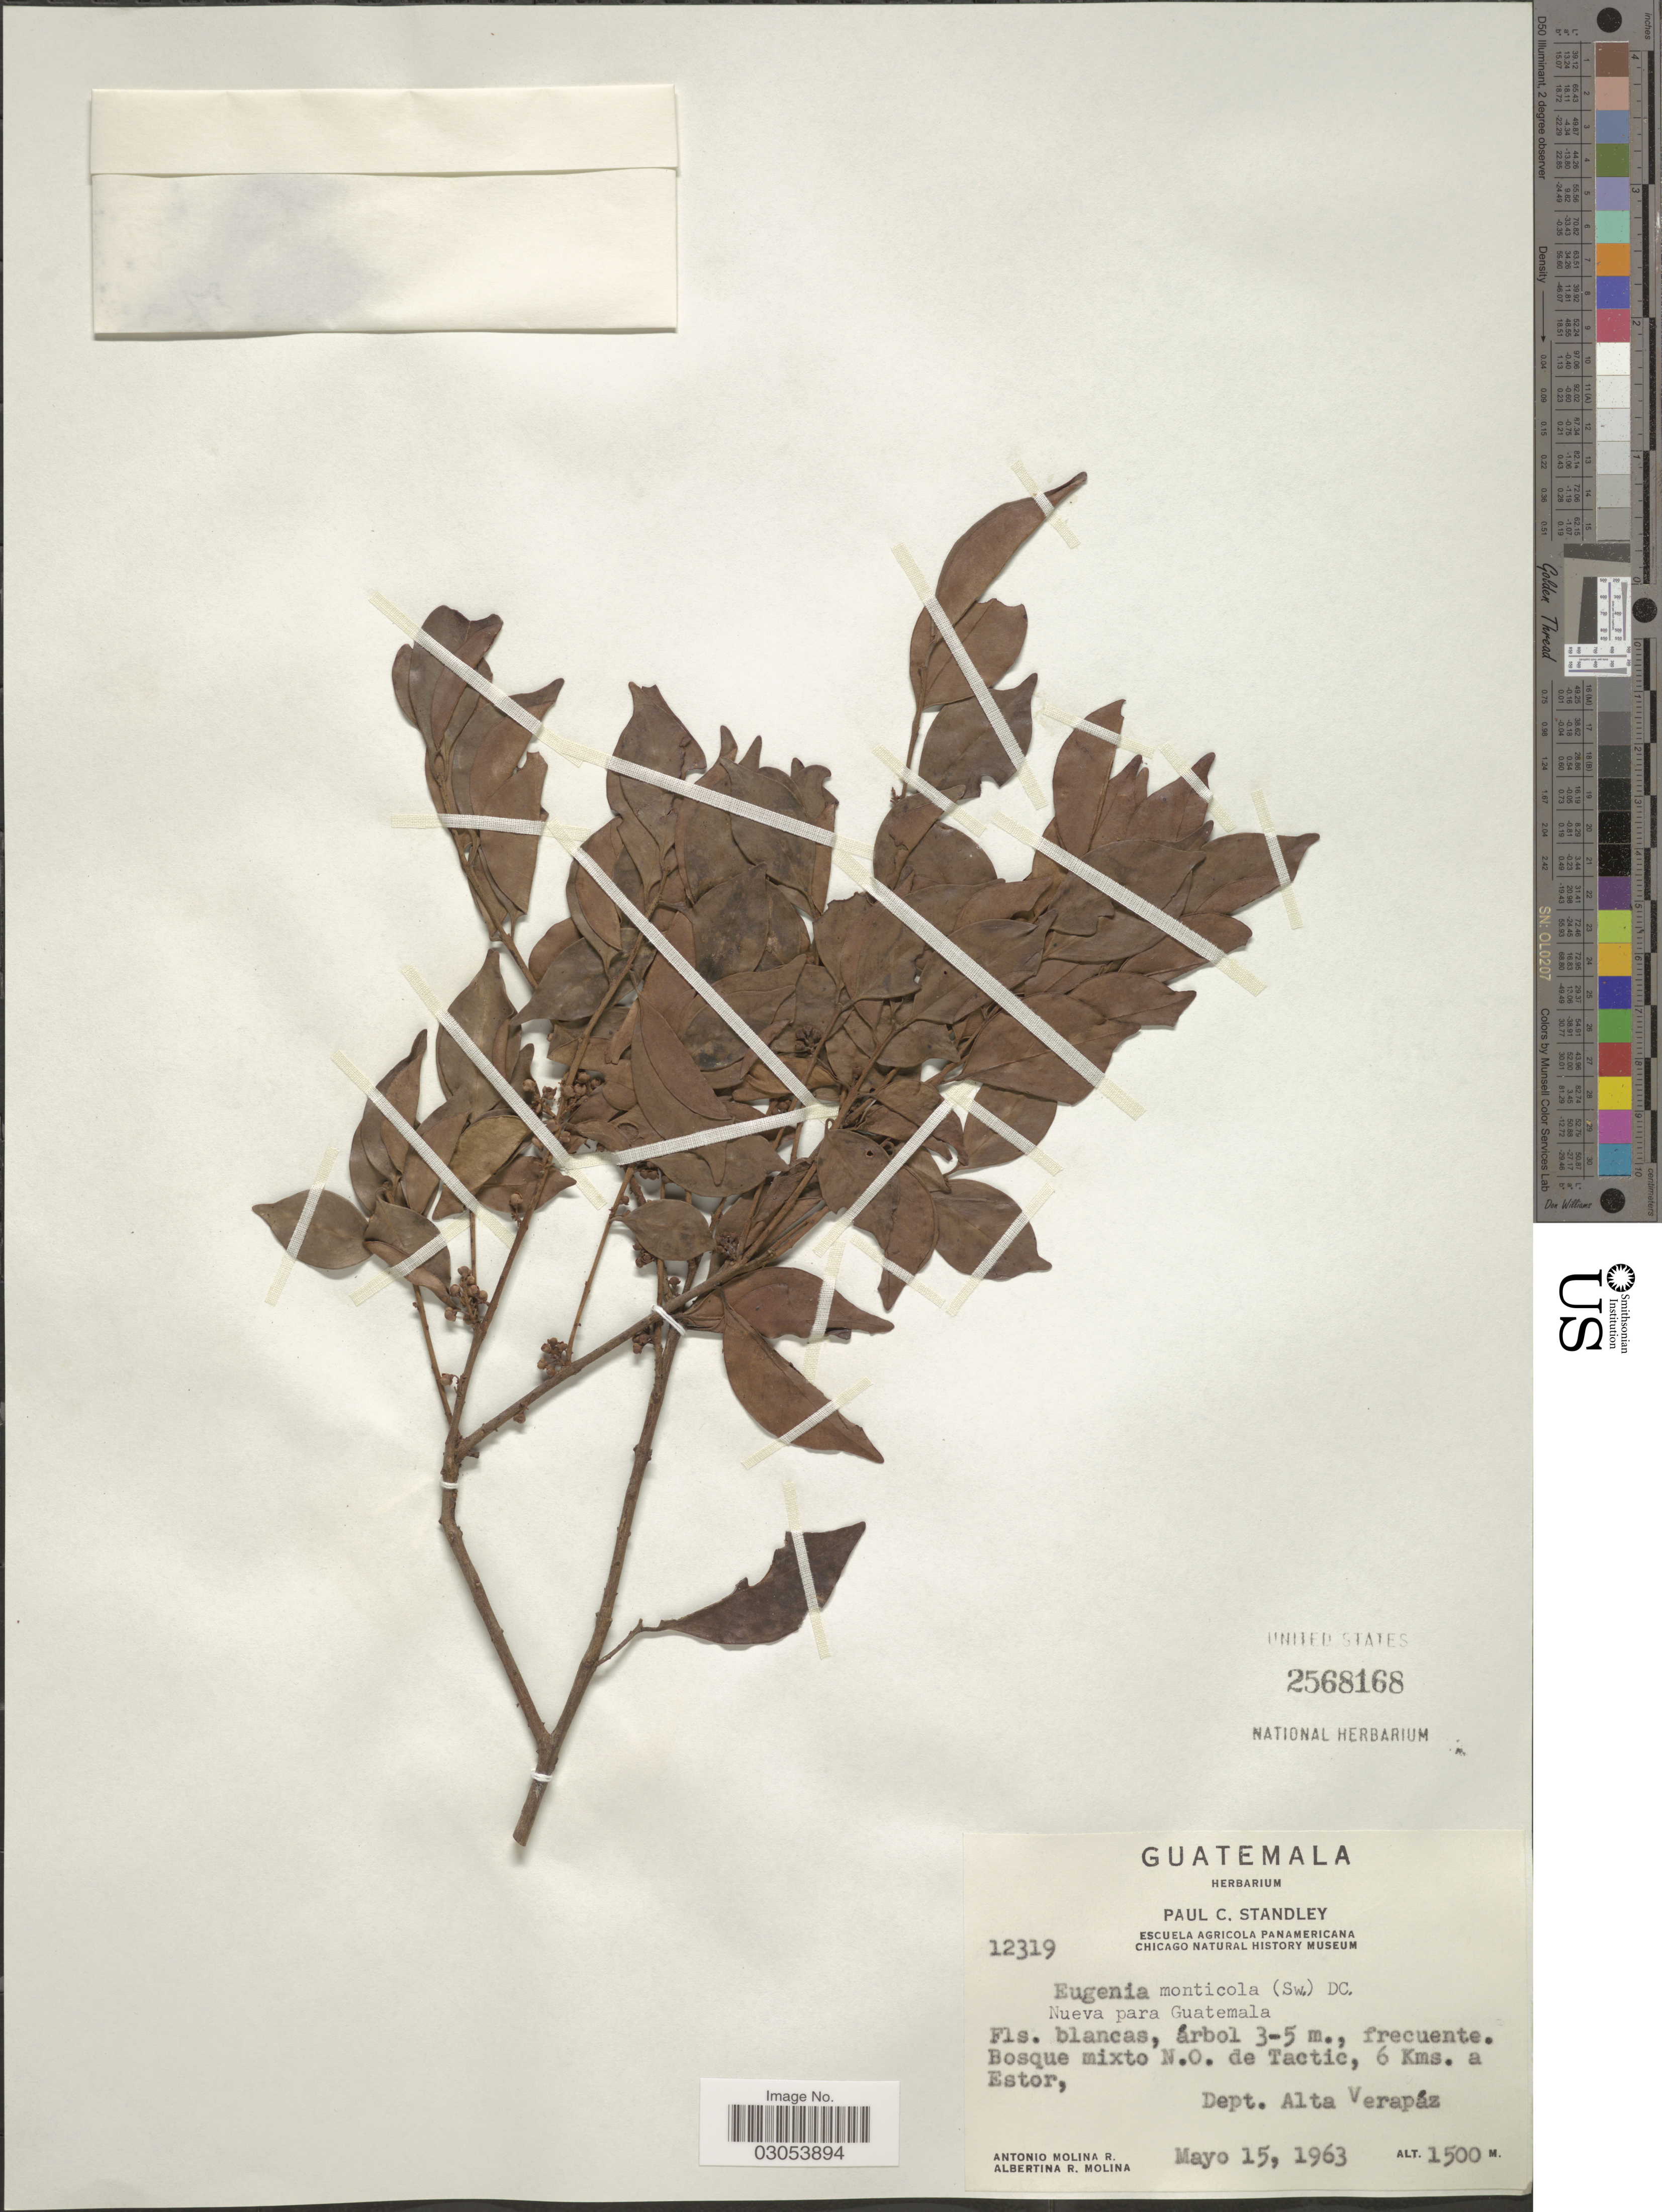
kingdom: Plantae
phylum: Tracheophyta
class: Magnoliopsida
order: Myrtales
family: Myrtaceae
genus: Eugenia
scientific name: Eugenia monticola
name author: (Sw.) DC.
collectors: A. Molina R. & A. R. Molina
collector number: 12319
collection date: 1963-05-15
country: Guatemala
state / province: Alta Verapaz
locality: Bosque mixto N.O. de Tactic, 6 Kms. a Estor, Dept. Alta Verapáz.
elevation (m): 1500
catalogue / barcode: US 2568168